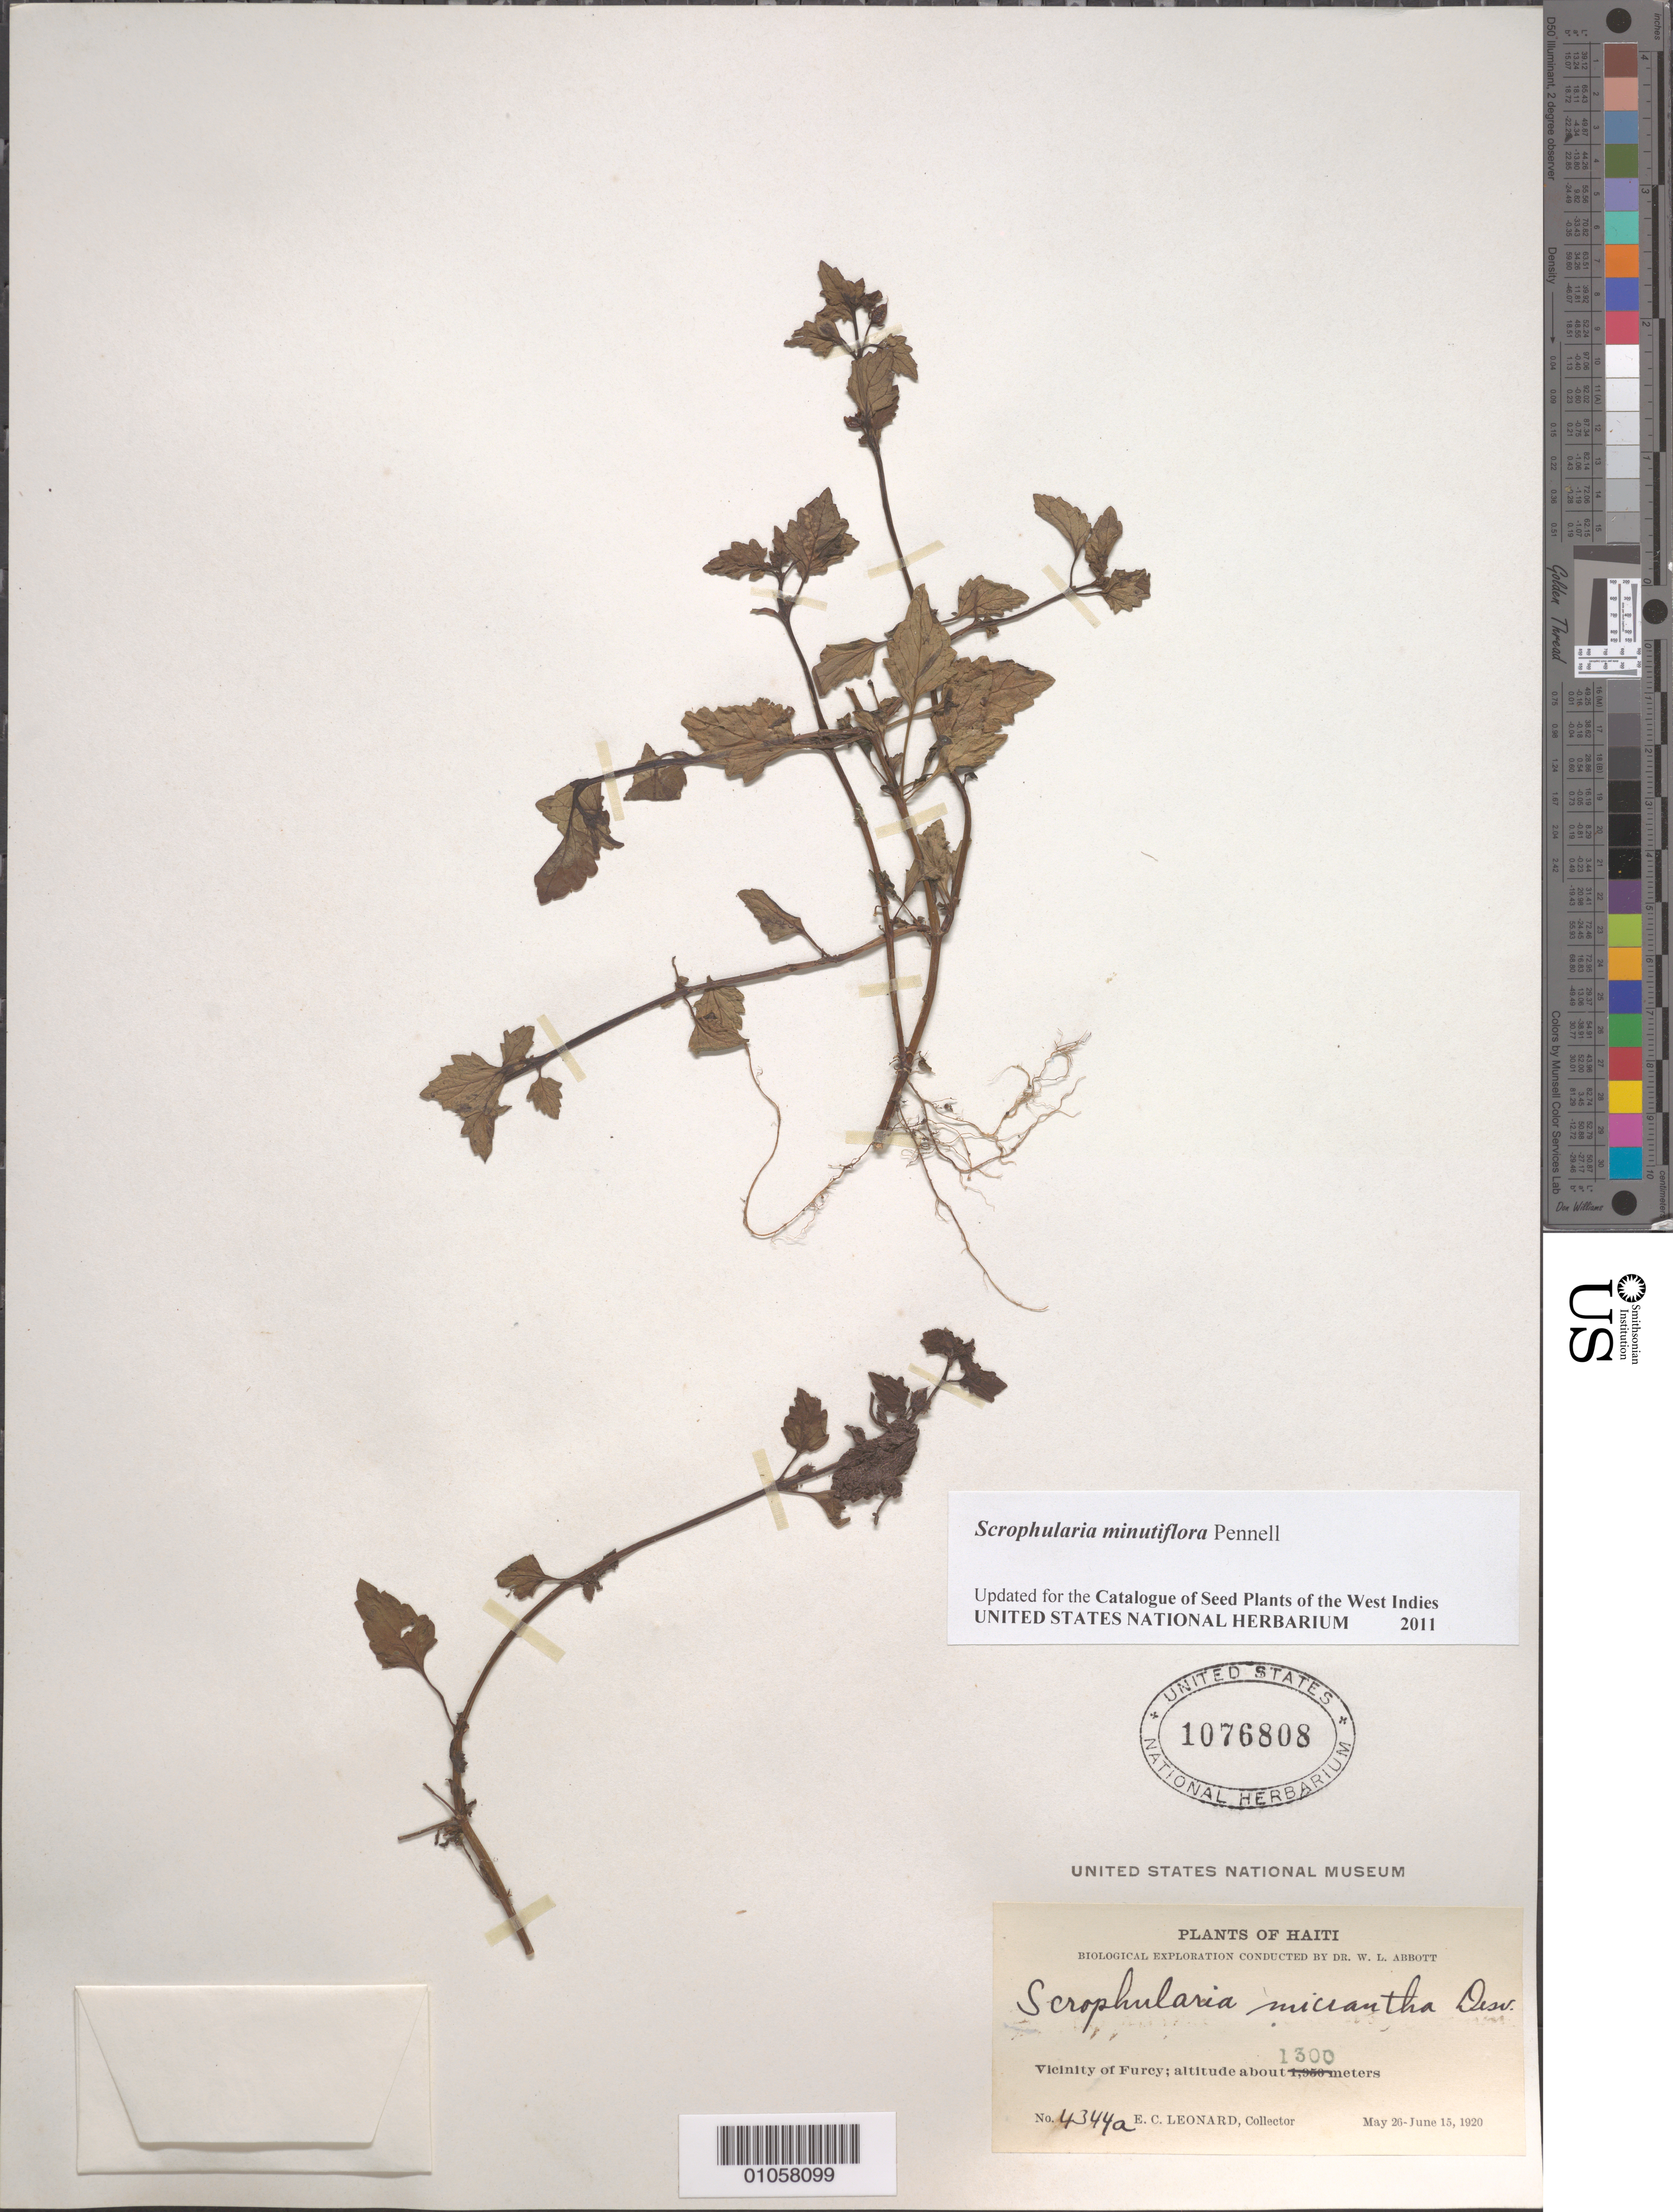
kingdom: Plantae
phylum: Tracheophyta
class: Magnoliopsida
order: Lamiales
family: Scrophulariaceae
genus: Scrophularia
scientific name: Scrophularia minutiflora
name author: Pennell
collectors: E. C. Leonard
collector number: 4344a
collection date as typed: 26 May 1920 to 15 Jun 1920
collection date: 1920-05-26/1920-06-15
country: Haiti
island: Hispaniola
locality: Furey vicinity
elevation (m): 1300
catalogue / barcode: US 1076808